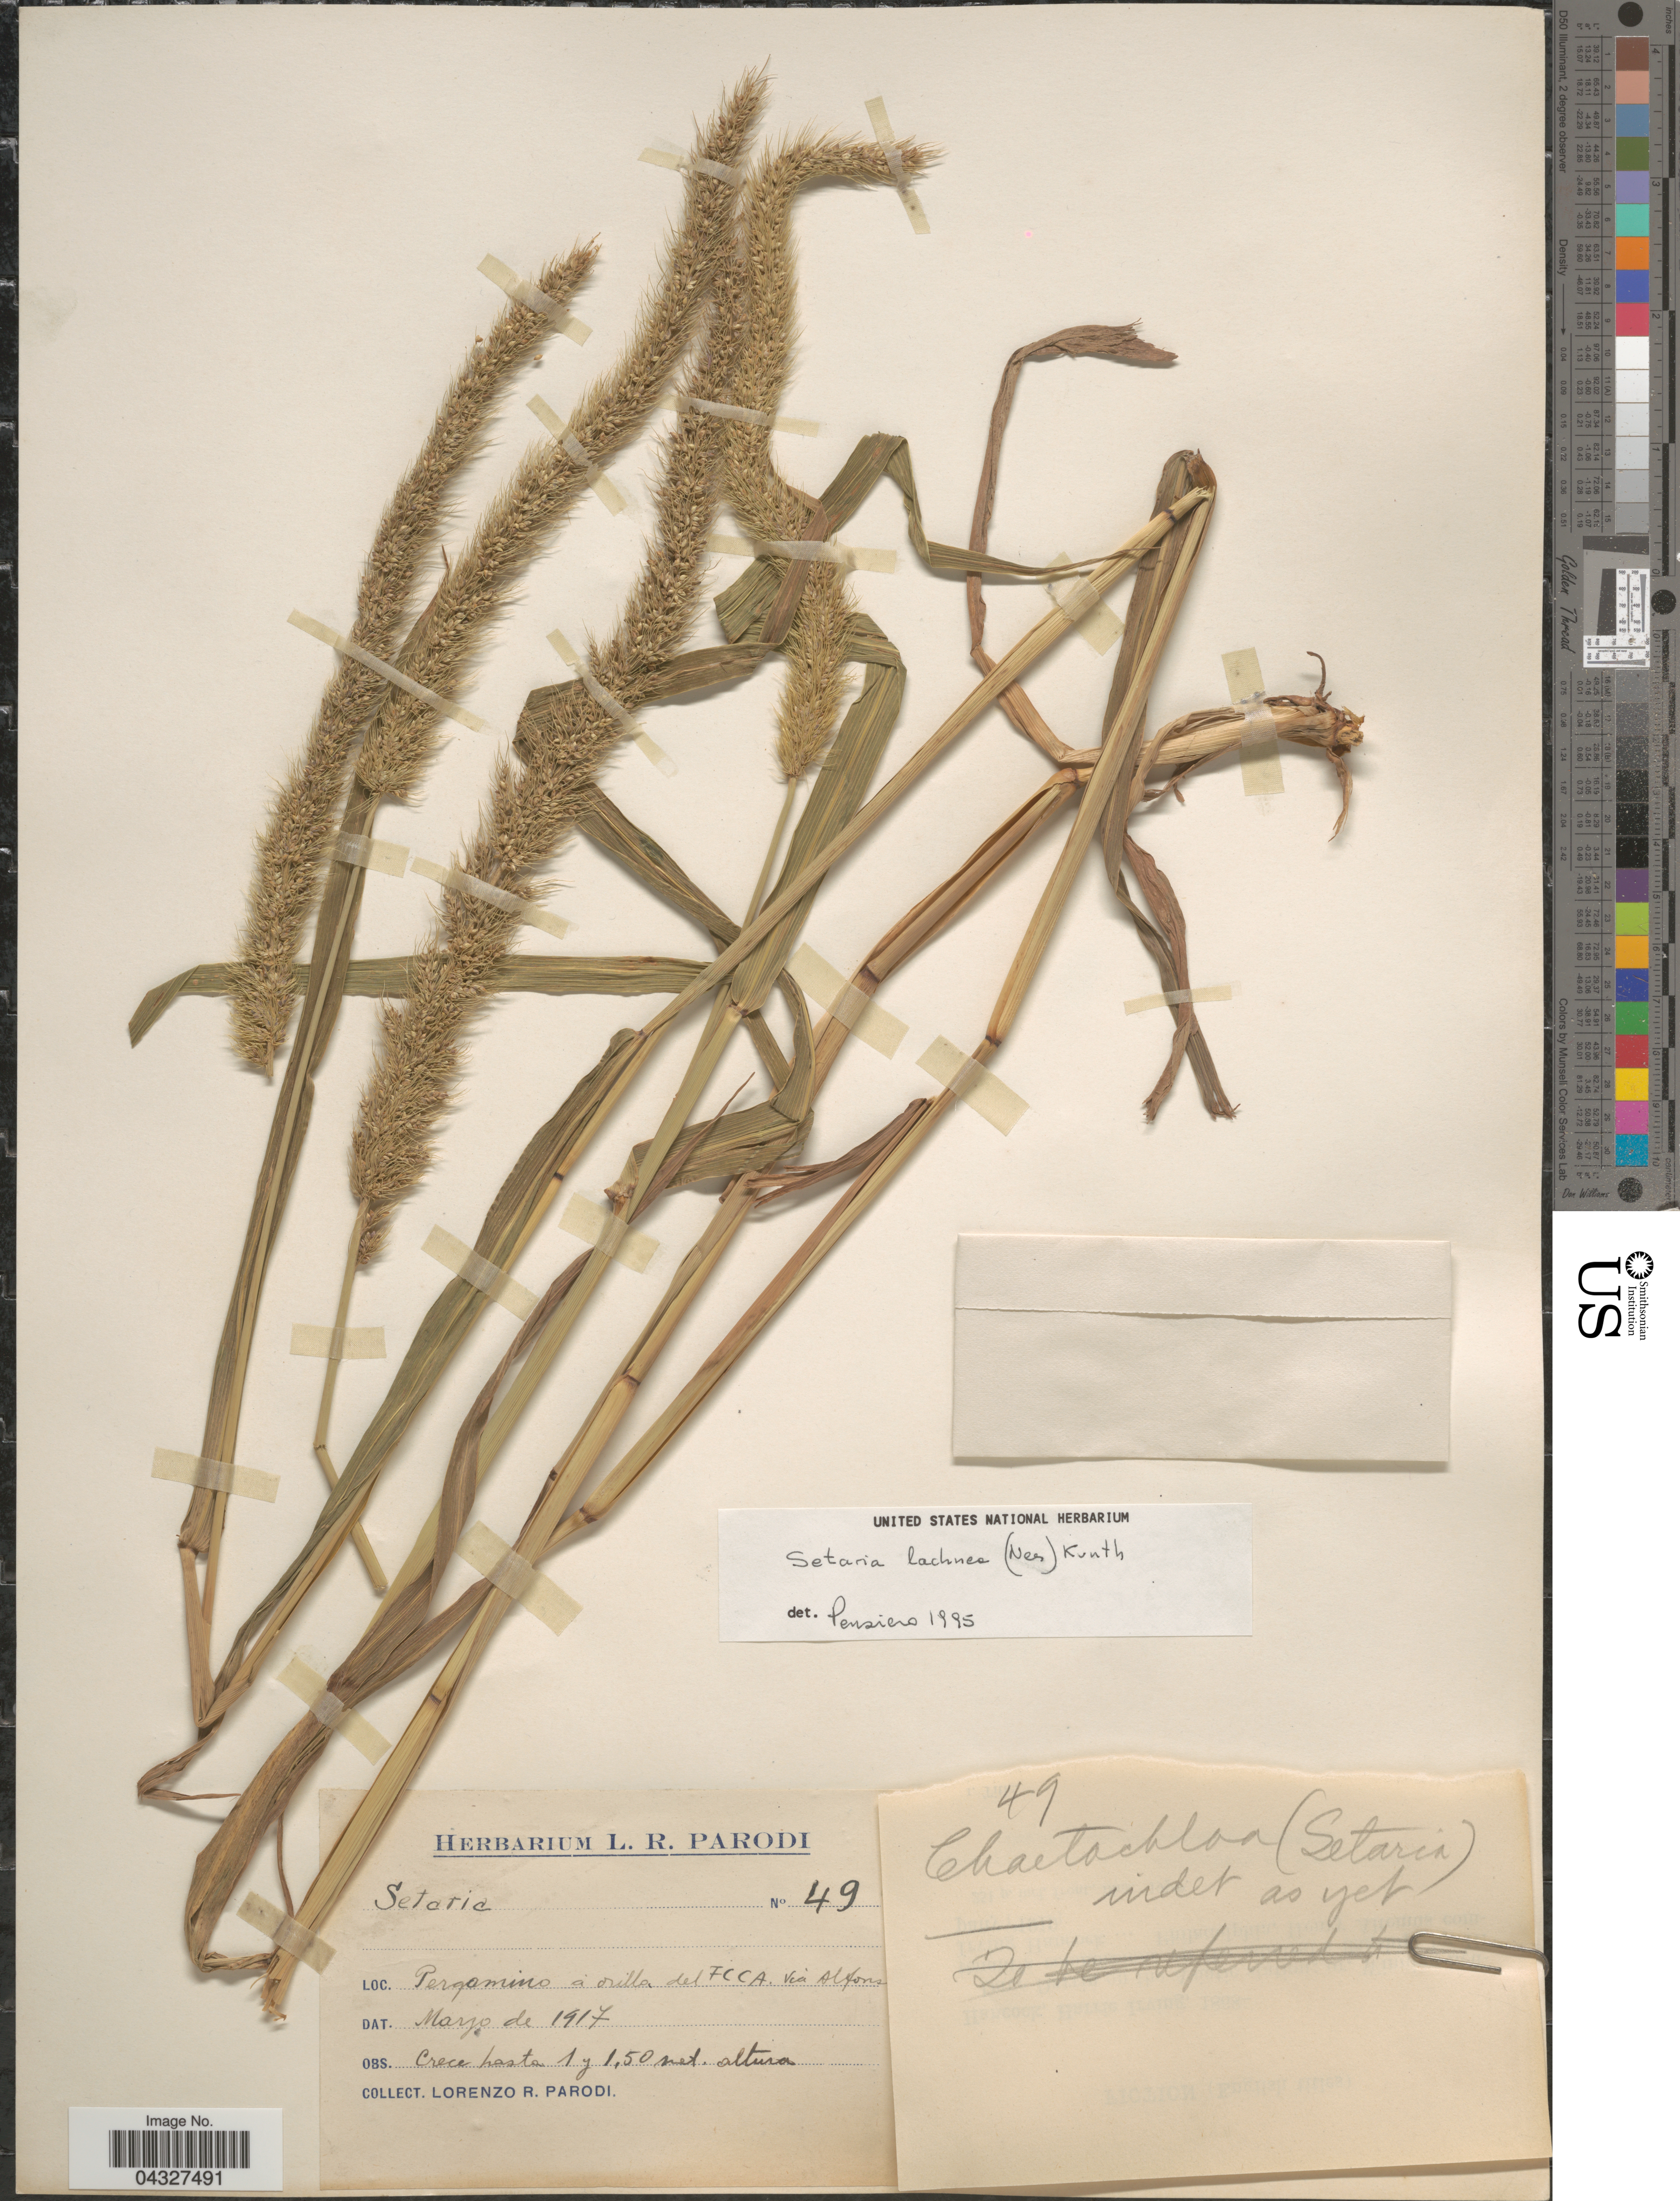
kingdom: Plantae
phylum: Tracheophyta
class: Liliopsida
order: Poales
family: Poaceae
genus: Setaria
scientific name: Setaria lachnea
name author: (Nees) Kunth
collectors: L. R. Parodi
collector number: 49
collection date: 1917-03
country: Argentina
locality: Pergamino a orilla del FCCA. Via Alfons.